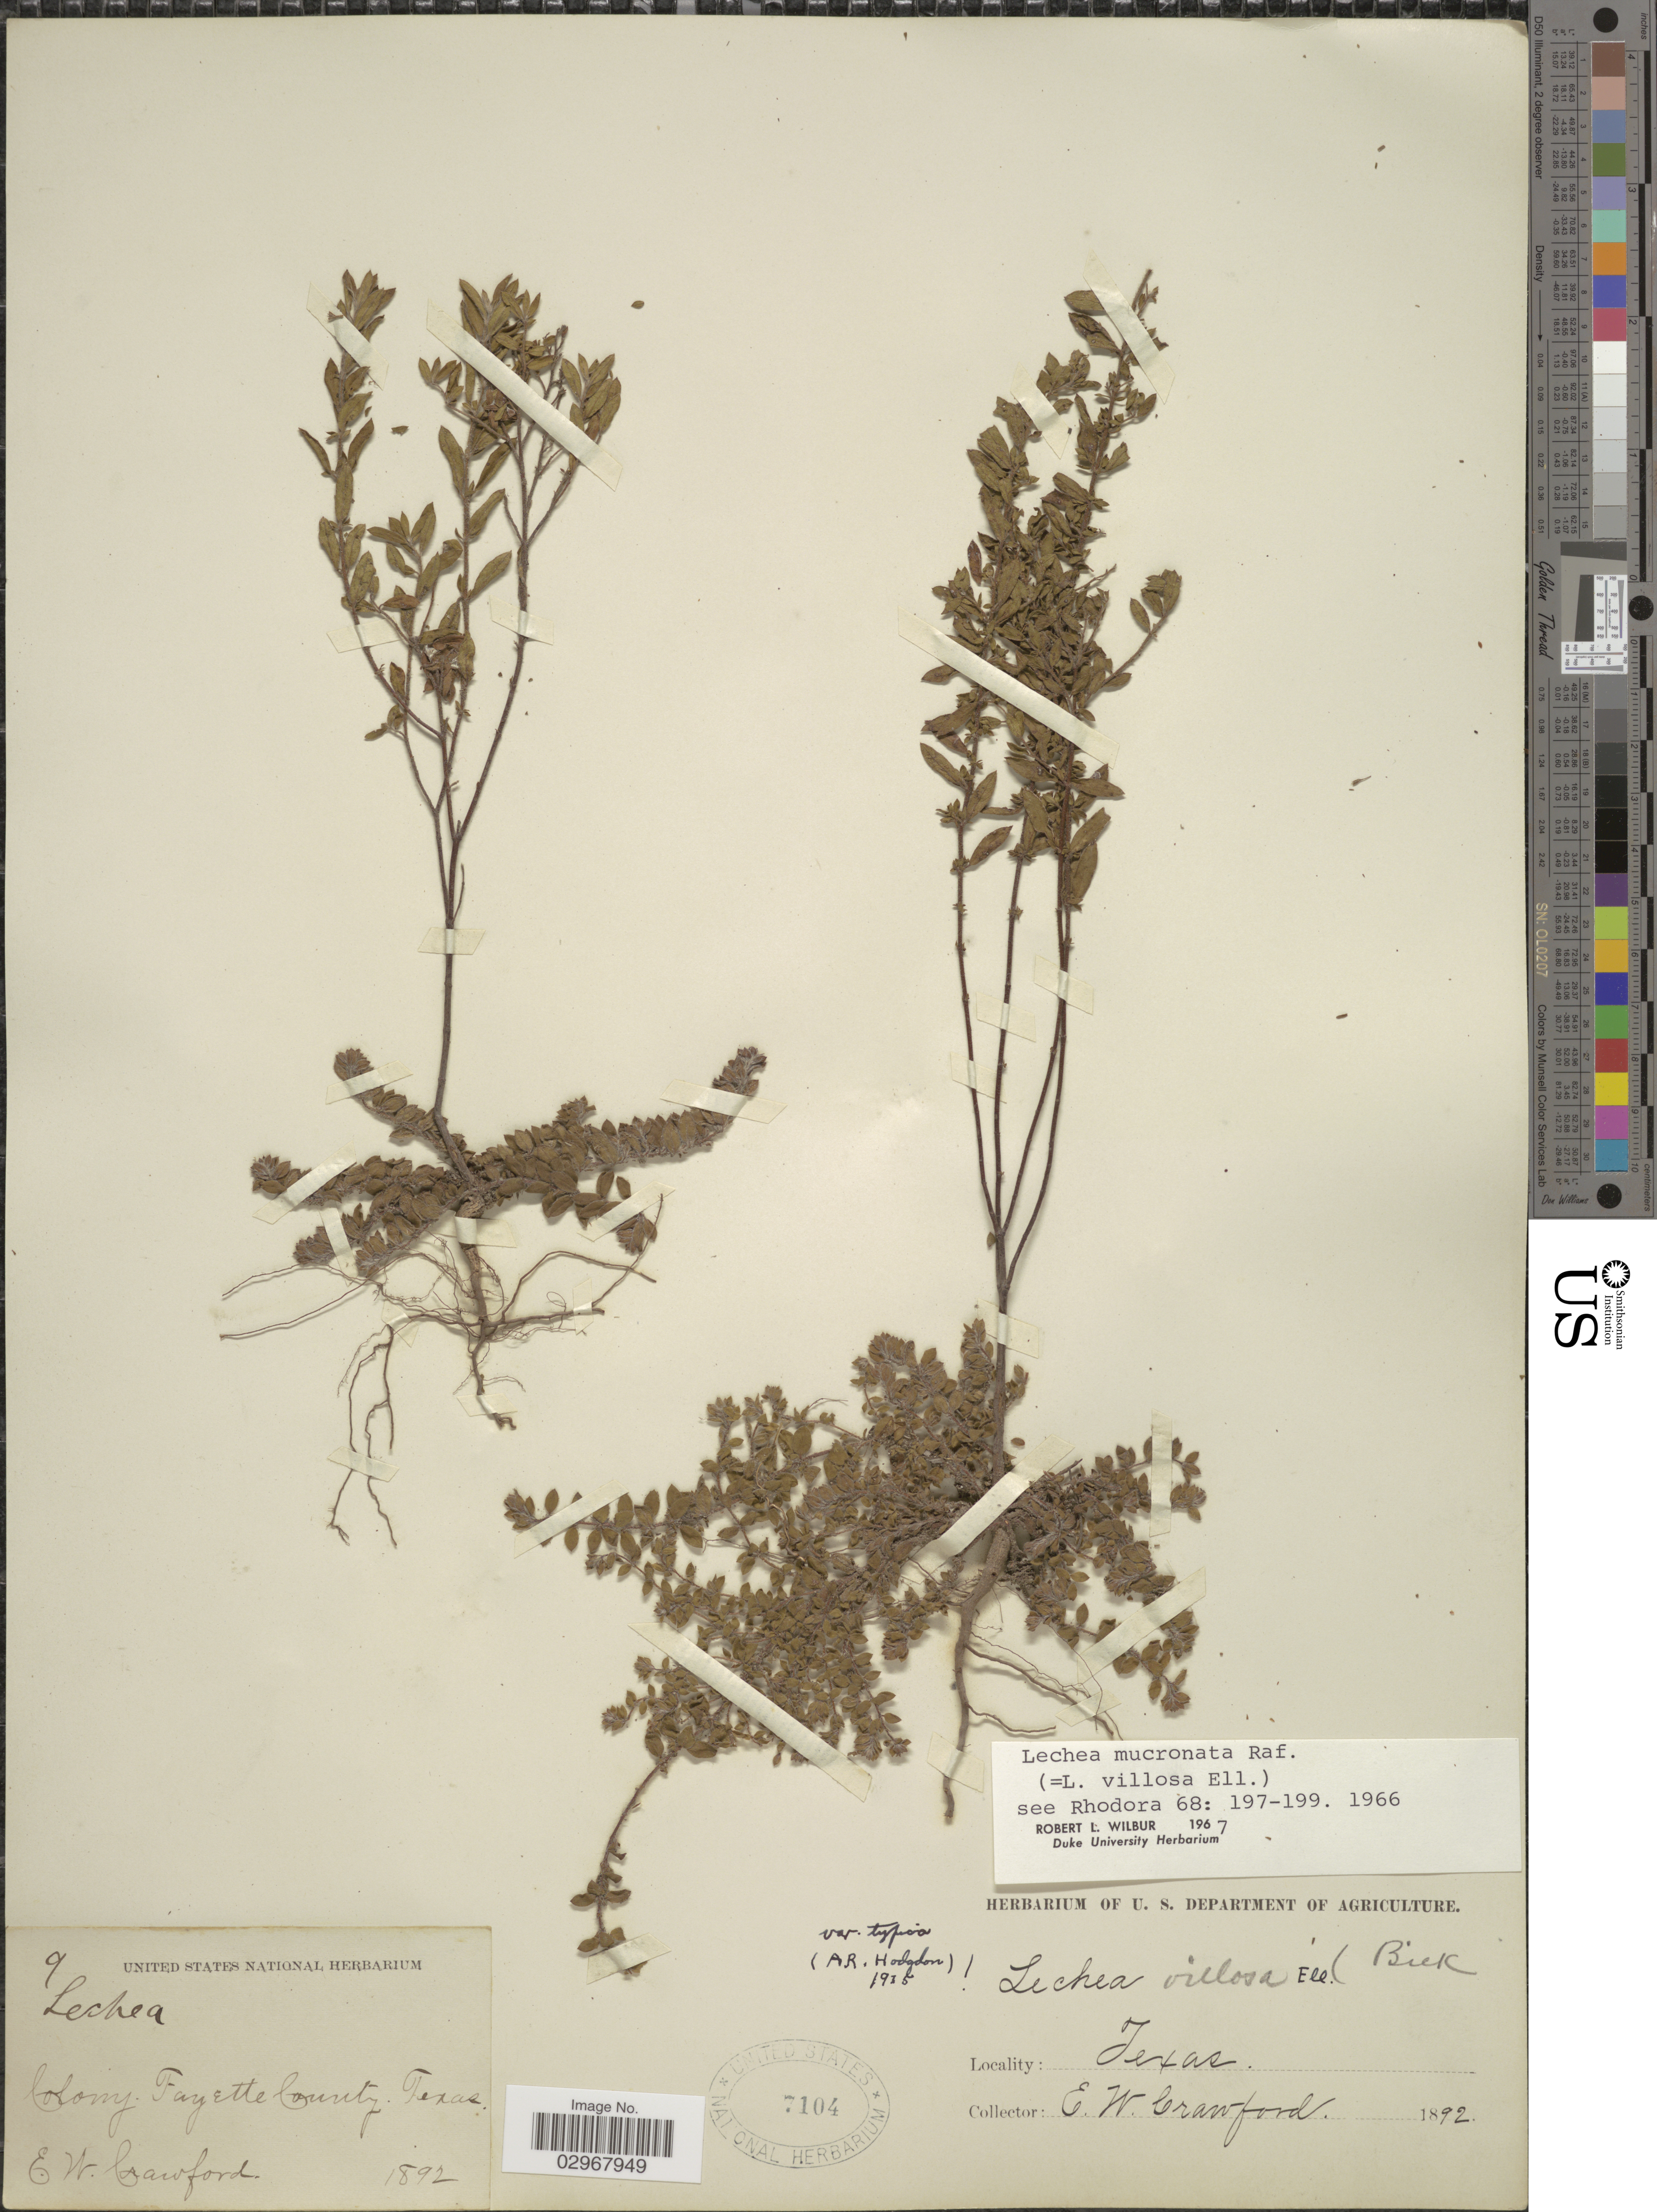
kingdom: Plantae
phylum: Tracheophyta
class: Magnoliopsida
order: Malvales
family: Cistaceae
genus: Lechea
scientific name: Lechea mucronata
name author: Raf.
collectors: E. Crawford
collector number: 9?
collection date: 1892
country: United States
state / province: Texas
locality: Colony Fayette County.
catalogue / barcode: US 7104